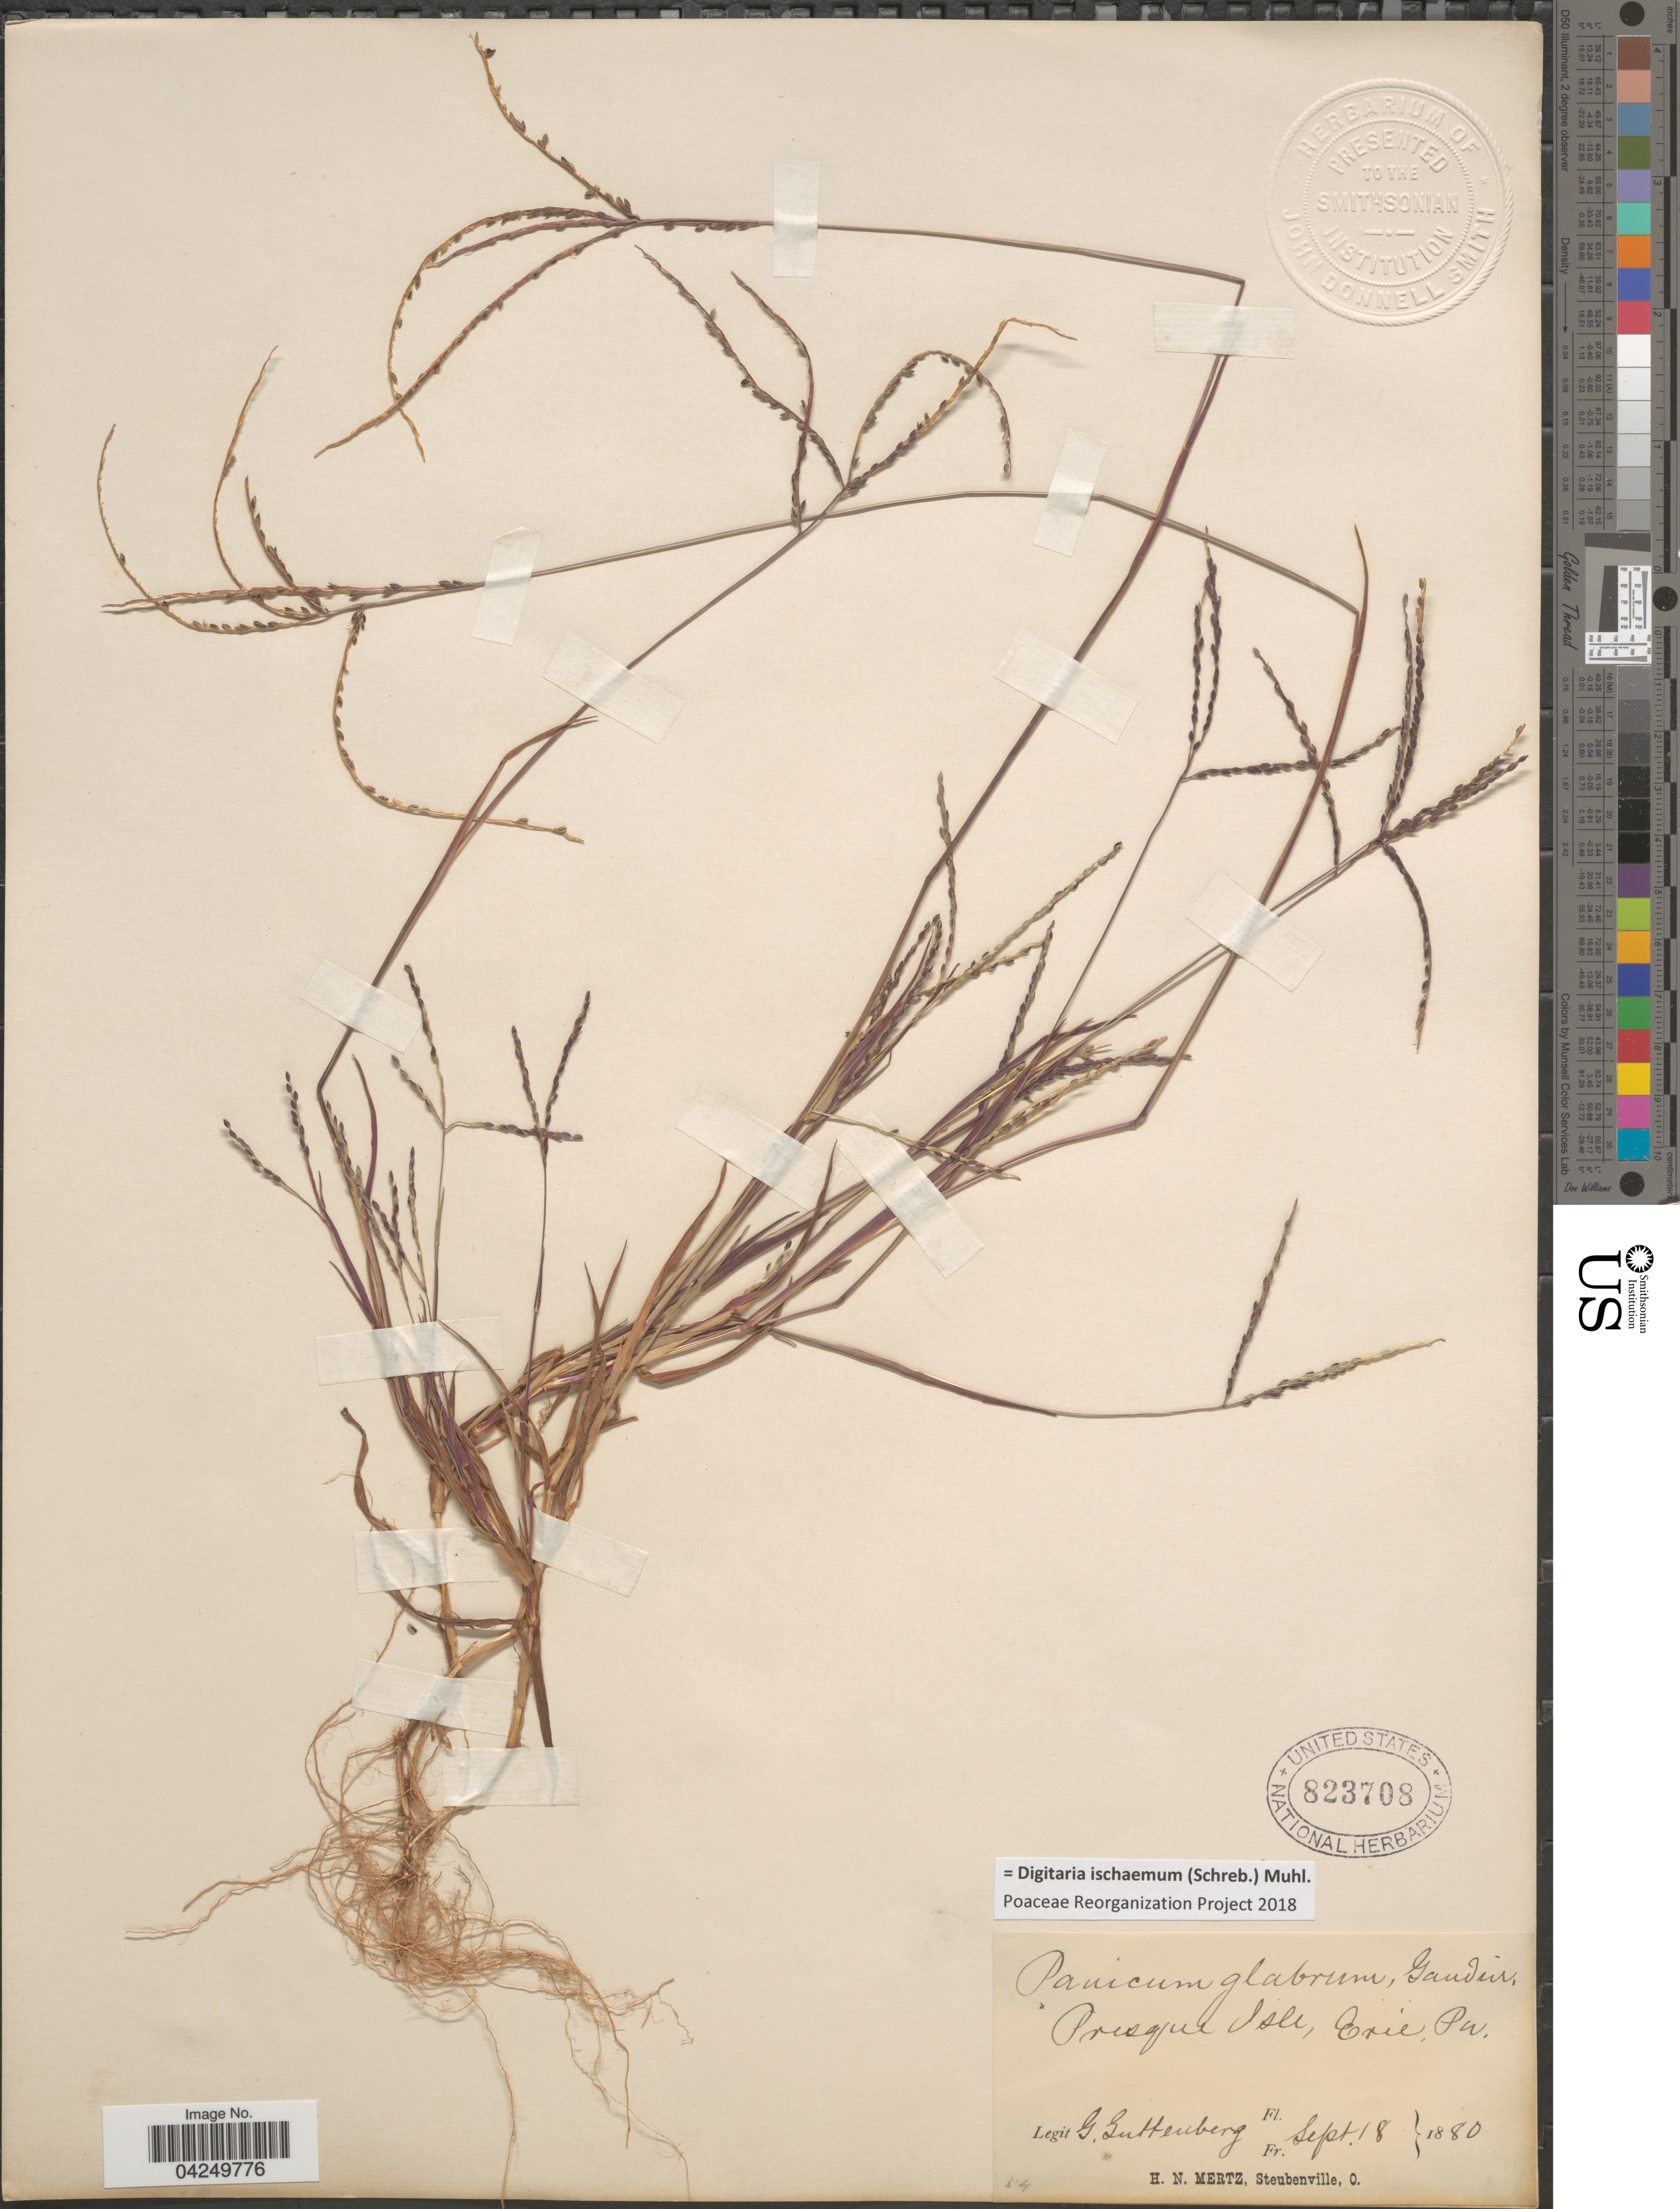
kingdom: Plantae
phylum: Tracheophyta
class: Liliopsida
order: Poales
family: Poaceae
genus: Digitaria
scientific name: Digitaria ischaemum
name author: (Schreber) Schreber ex Muhl.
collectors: G. Suttenberg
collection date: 1880-09-18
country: United States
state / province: Pennsylvania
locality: Presque Isle, Erie.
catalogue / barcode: US 823708